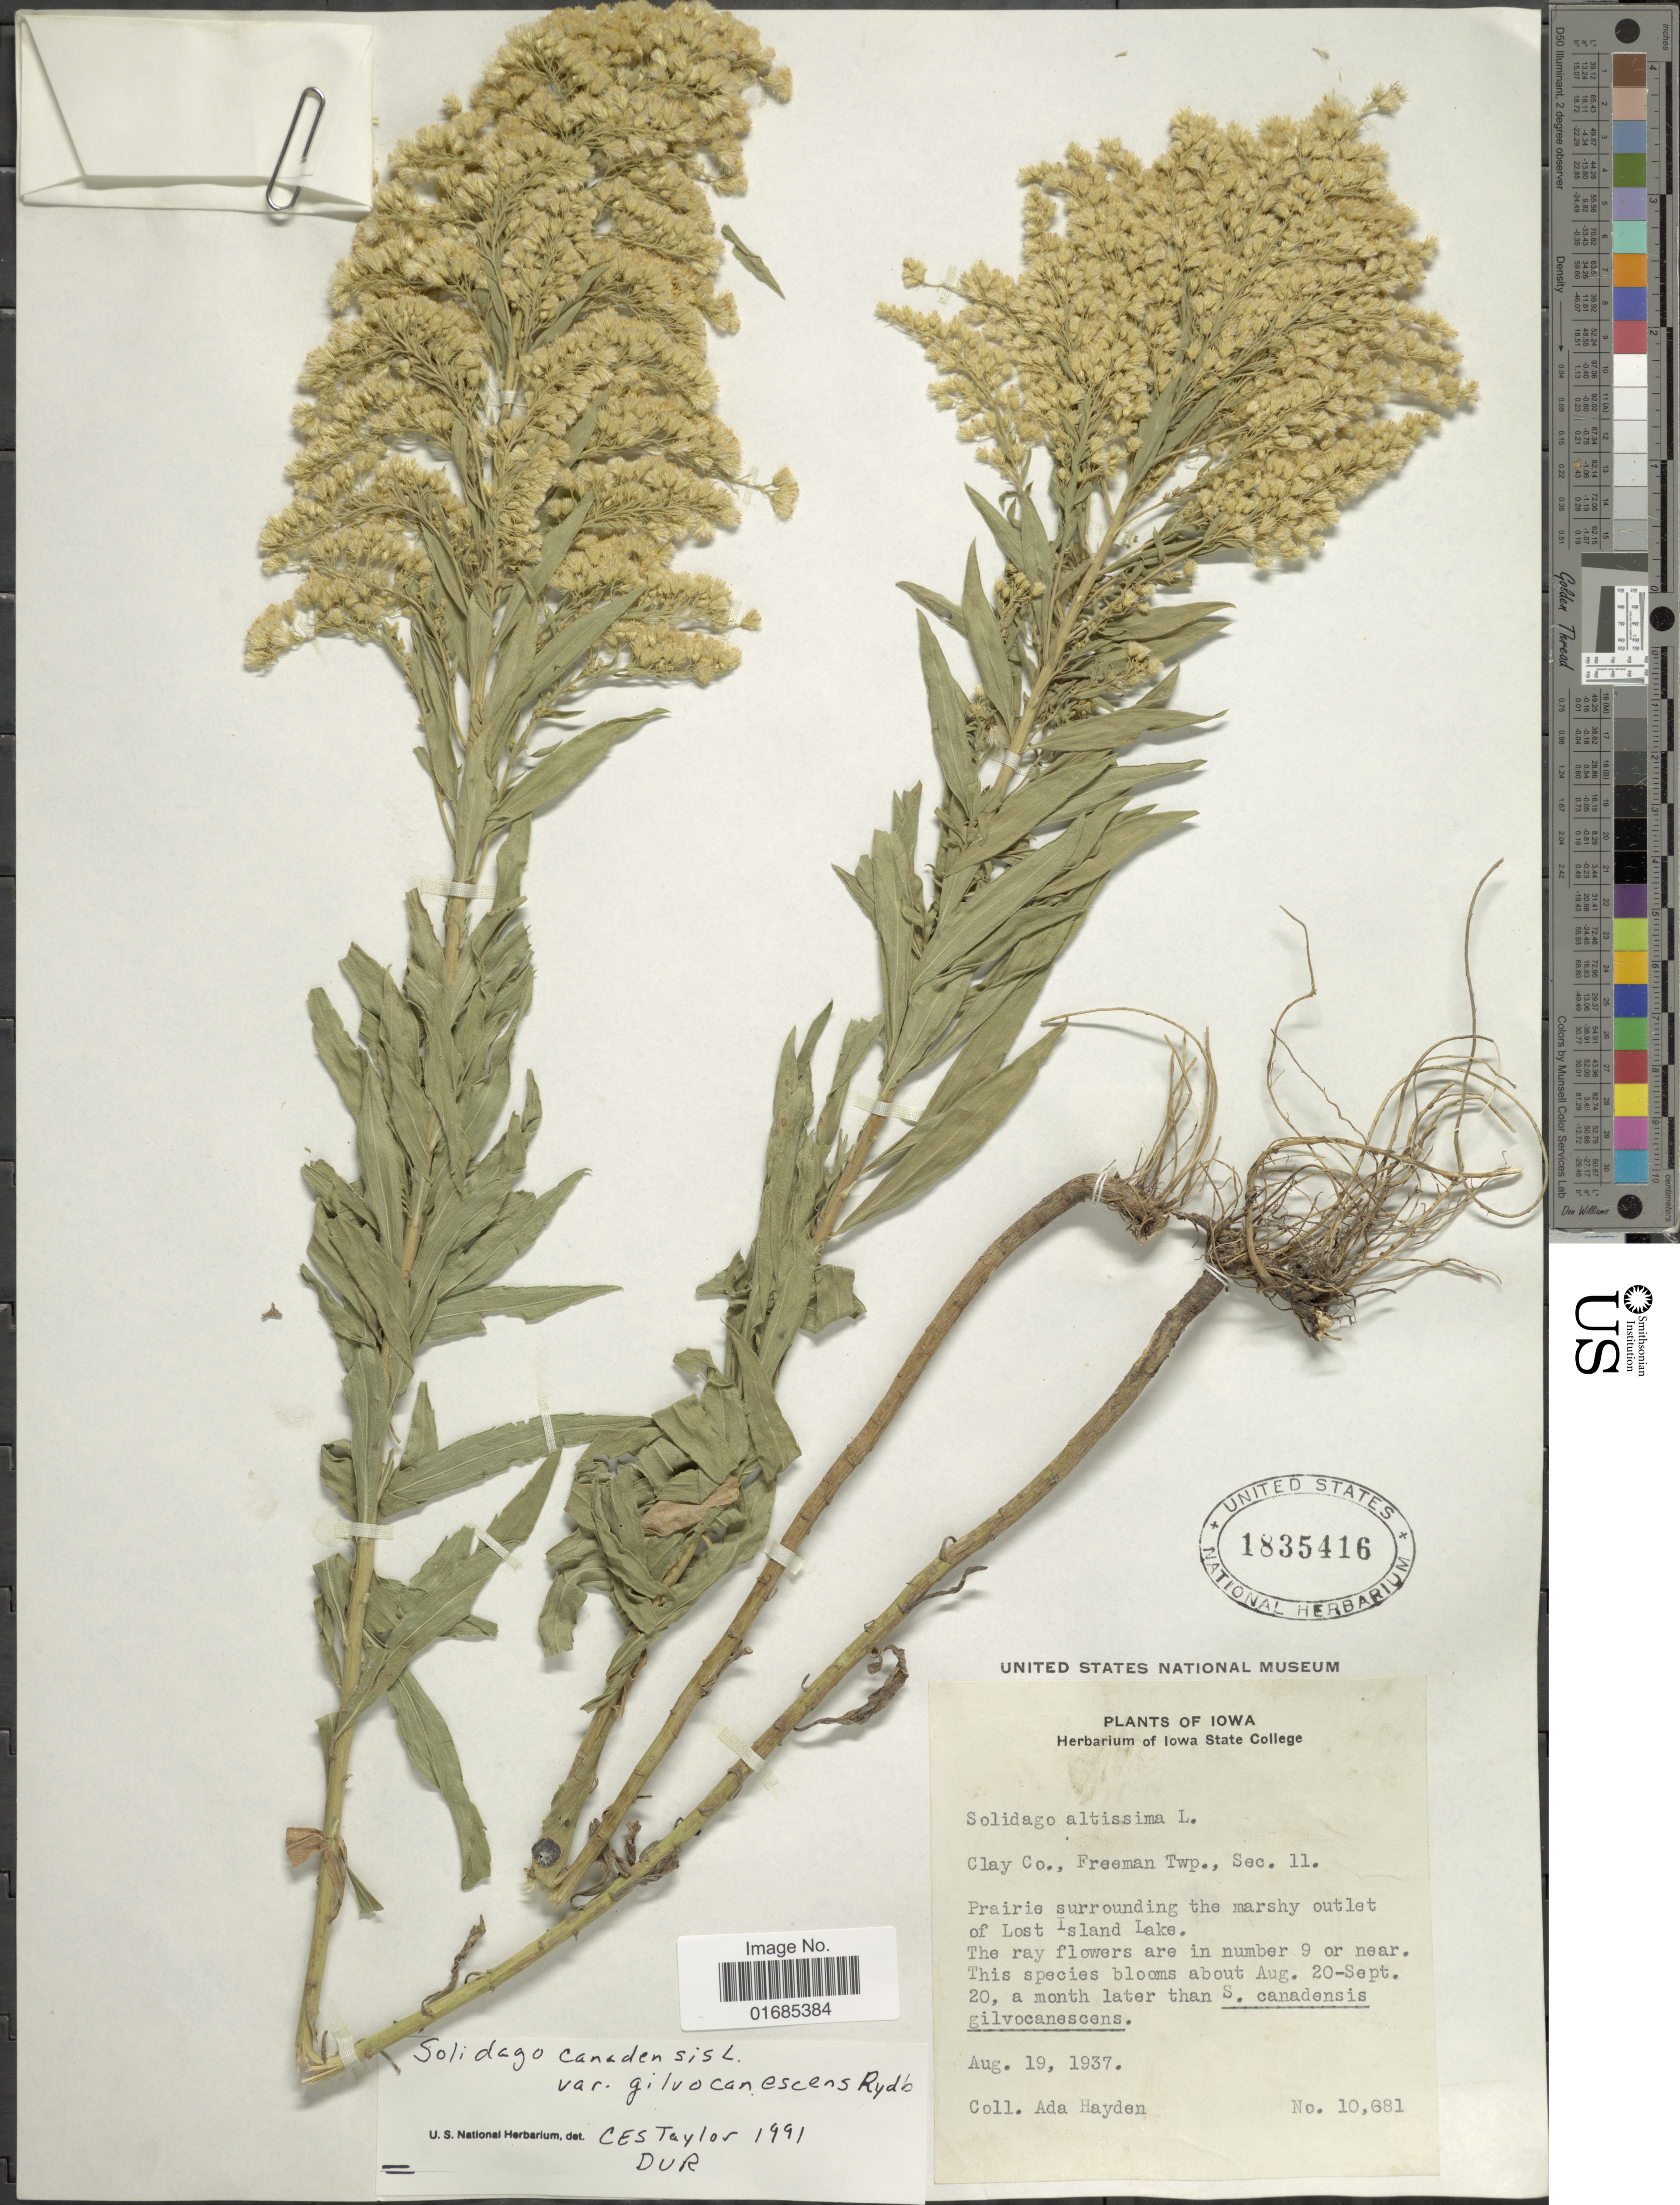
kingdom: Plantae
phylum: Tracheophyta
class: Magnoliopsida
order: Asterales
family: Asteraceae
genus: Solidago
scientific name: Solidago canadensis var. gilvocanescens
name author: Rydb.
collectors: Ada Hayden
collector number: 10681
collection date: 1937-08-19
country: United States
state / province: Iowa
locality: Clay Co., Freeman Twp., Sec. 11., Prairie surrounding the marshy outlet of Lost Island Lake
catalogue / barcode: US 1835416